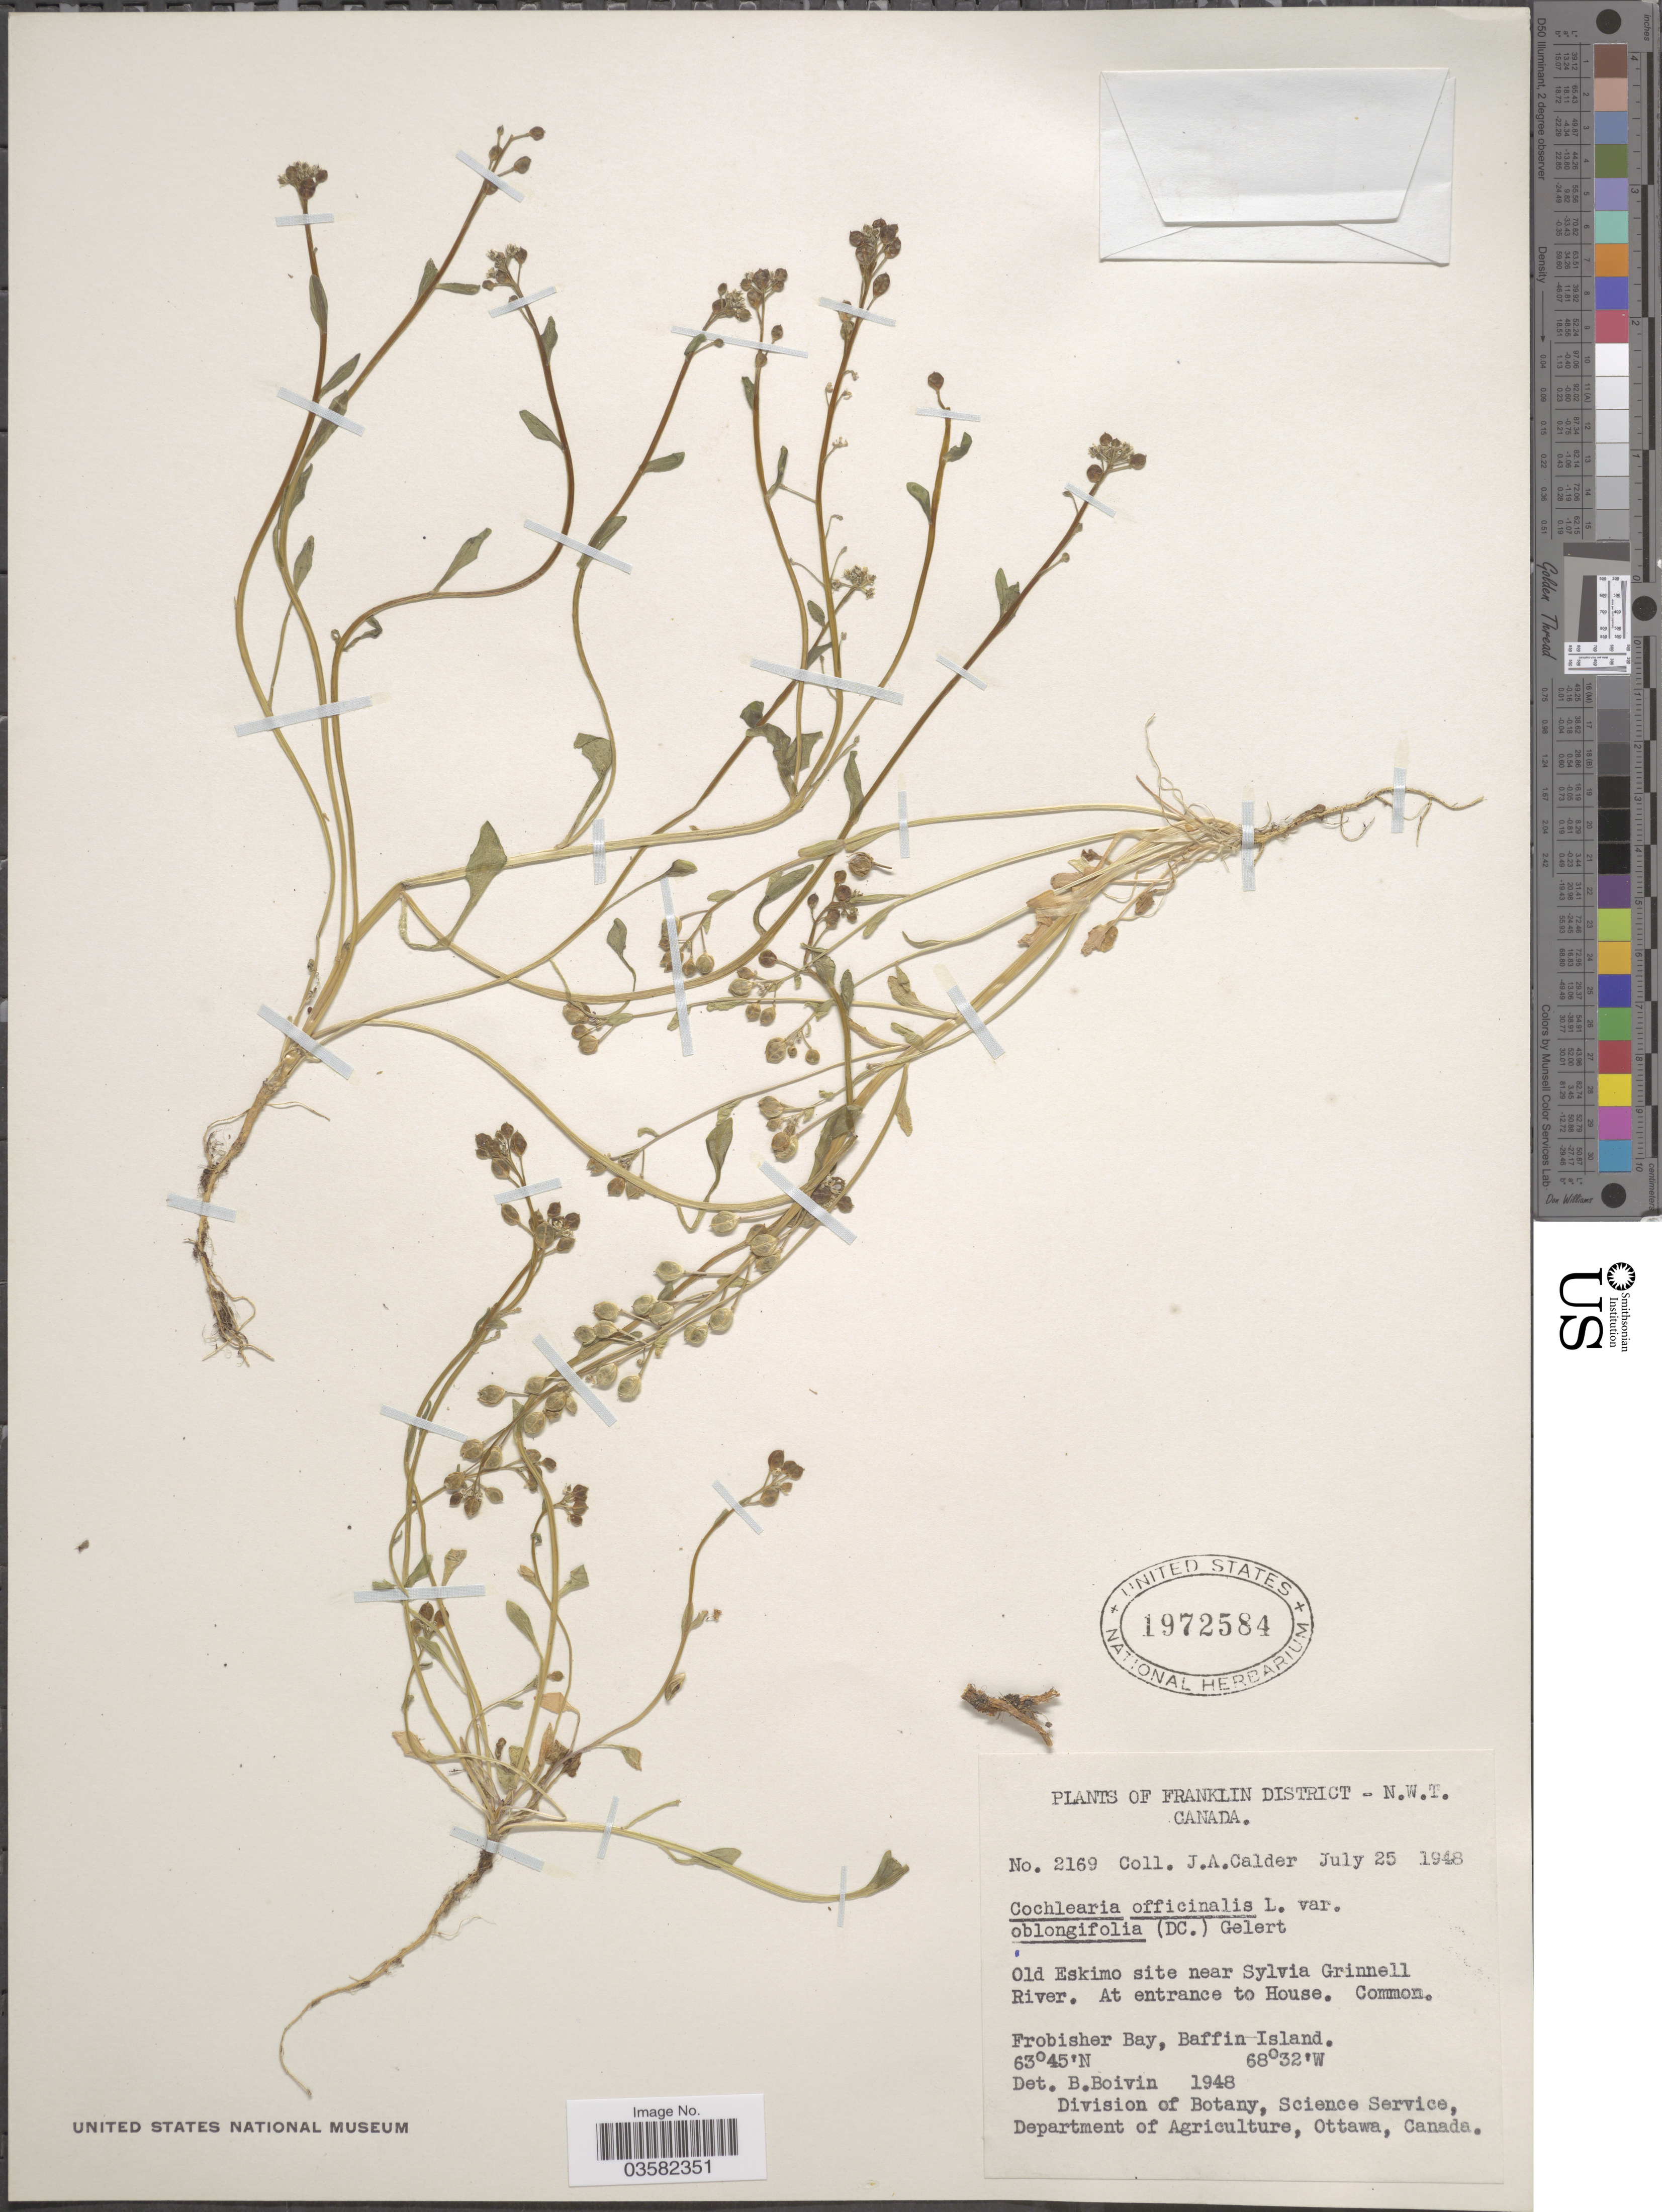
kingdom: Plantae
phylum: Tracheophyta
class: Magnoliopsida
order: Brassicales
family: Brassicaceae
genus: Cochlearia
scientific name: Cochlearia oblongifolia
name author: DC.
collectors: J. A. Calder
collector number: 2169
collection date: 1948-07-25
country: Canada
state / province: Northwest Territories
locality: Franklin District. Old Eskimo site near Sylvia Grinnell River. At entrance to House. Frobisher Bay, Baffin Island.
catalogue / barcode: US 1972584